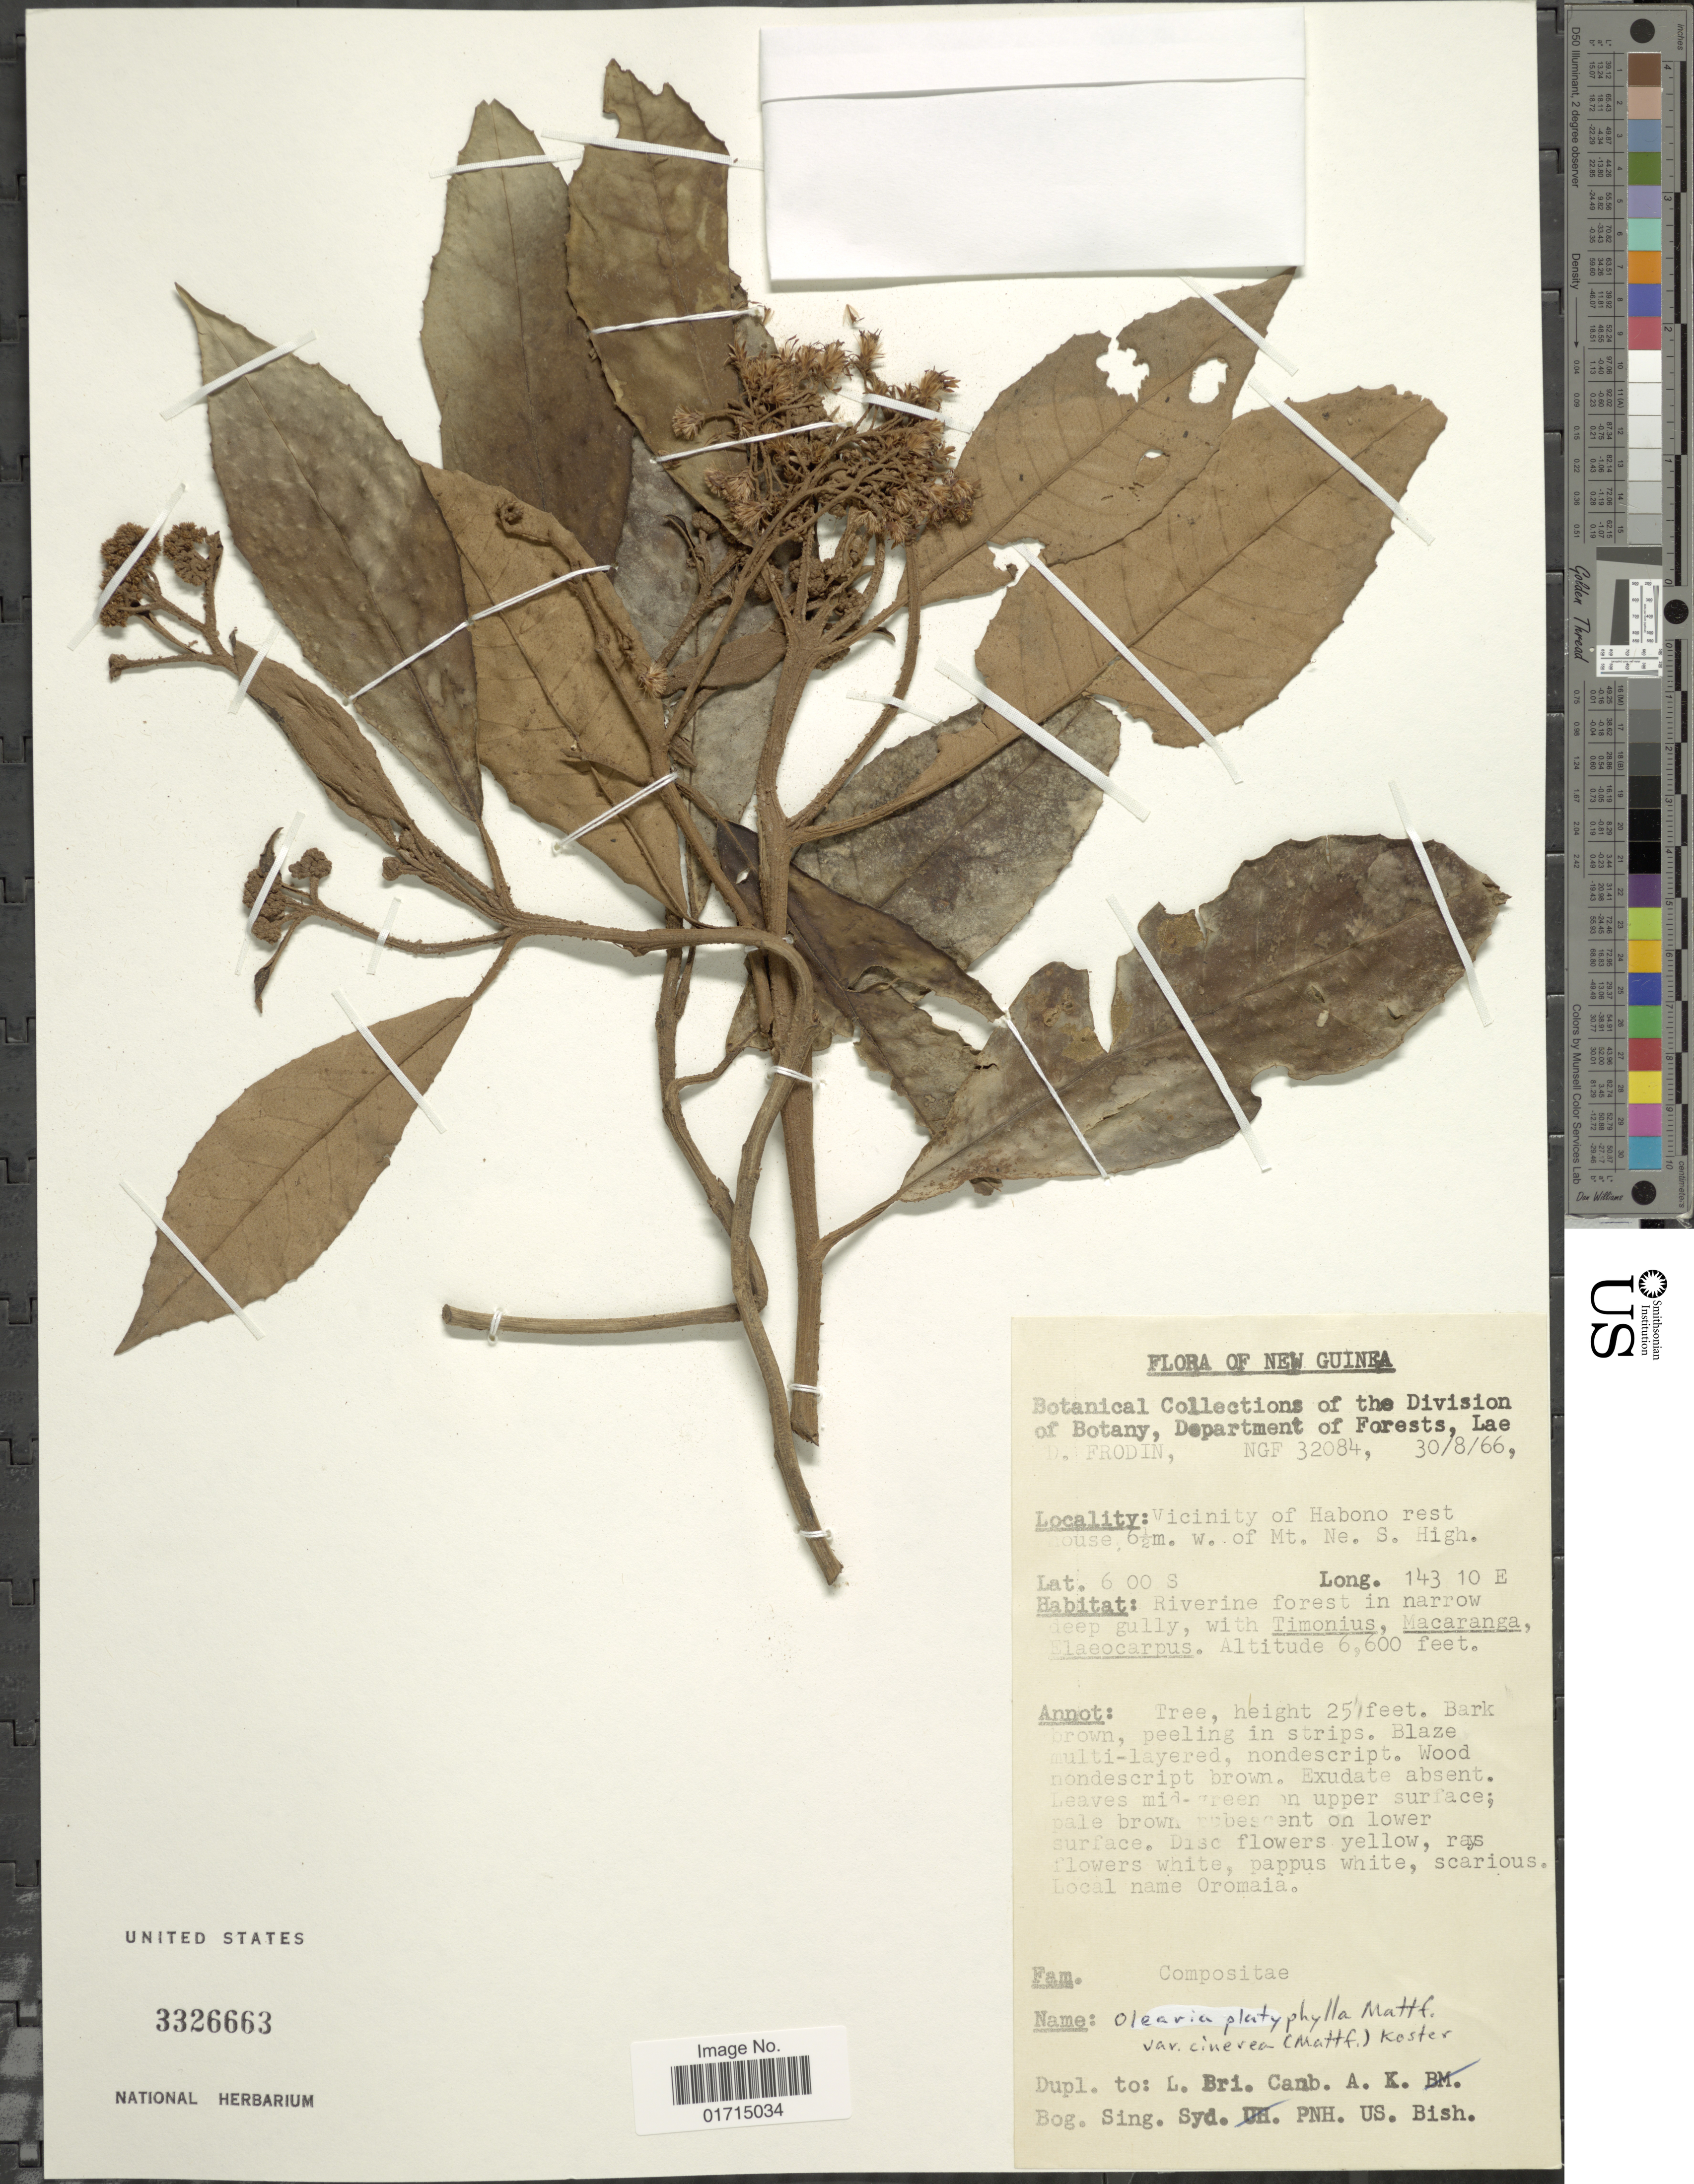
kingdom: Plantae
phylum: Tracheophyta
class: Magnoliopsida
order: Asterales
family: Asteraceae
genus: Olearia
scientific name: Olearia platyphylla var. cinerea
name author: (Mattf.) J. Kost.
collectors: D. G. Frodin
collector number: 320874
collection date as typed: Transcribed d/m/y: 30/8/66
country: Papua New Guinea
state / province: Southern Highlands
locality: New Guinea. Vicinity of Habono rest house 6.5m. w. of Mt. Ne. S. High.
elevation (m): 2012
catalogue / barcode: US 3326663